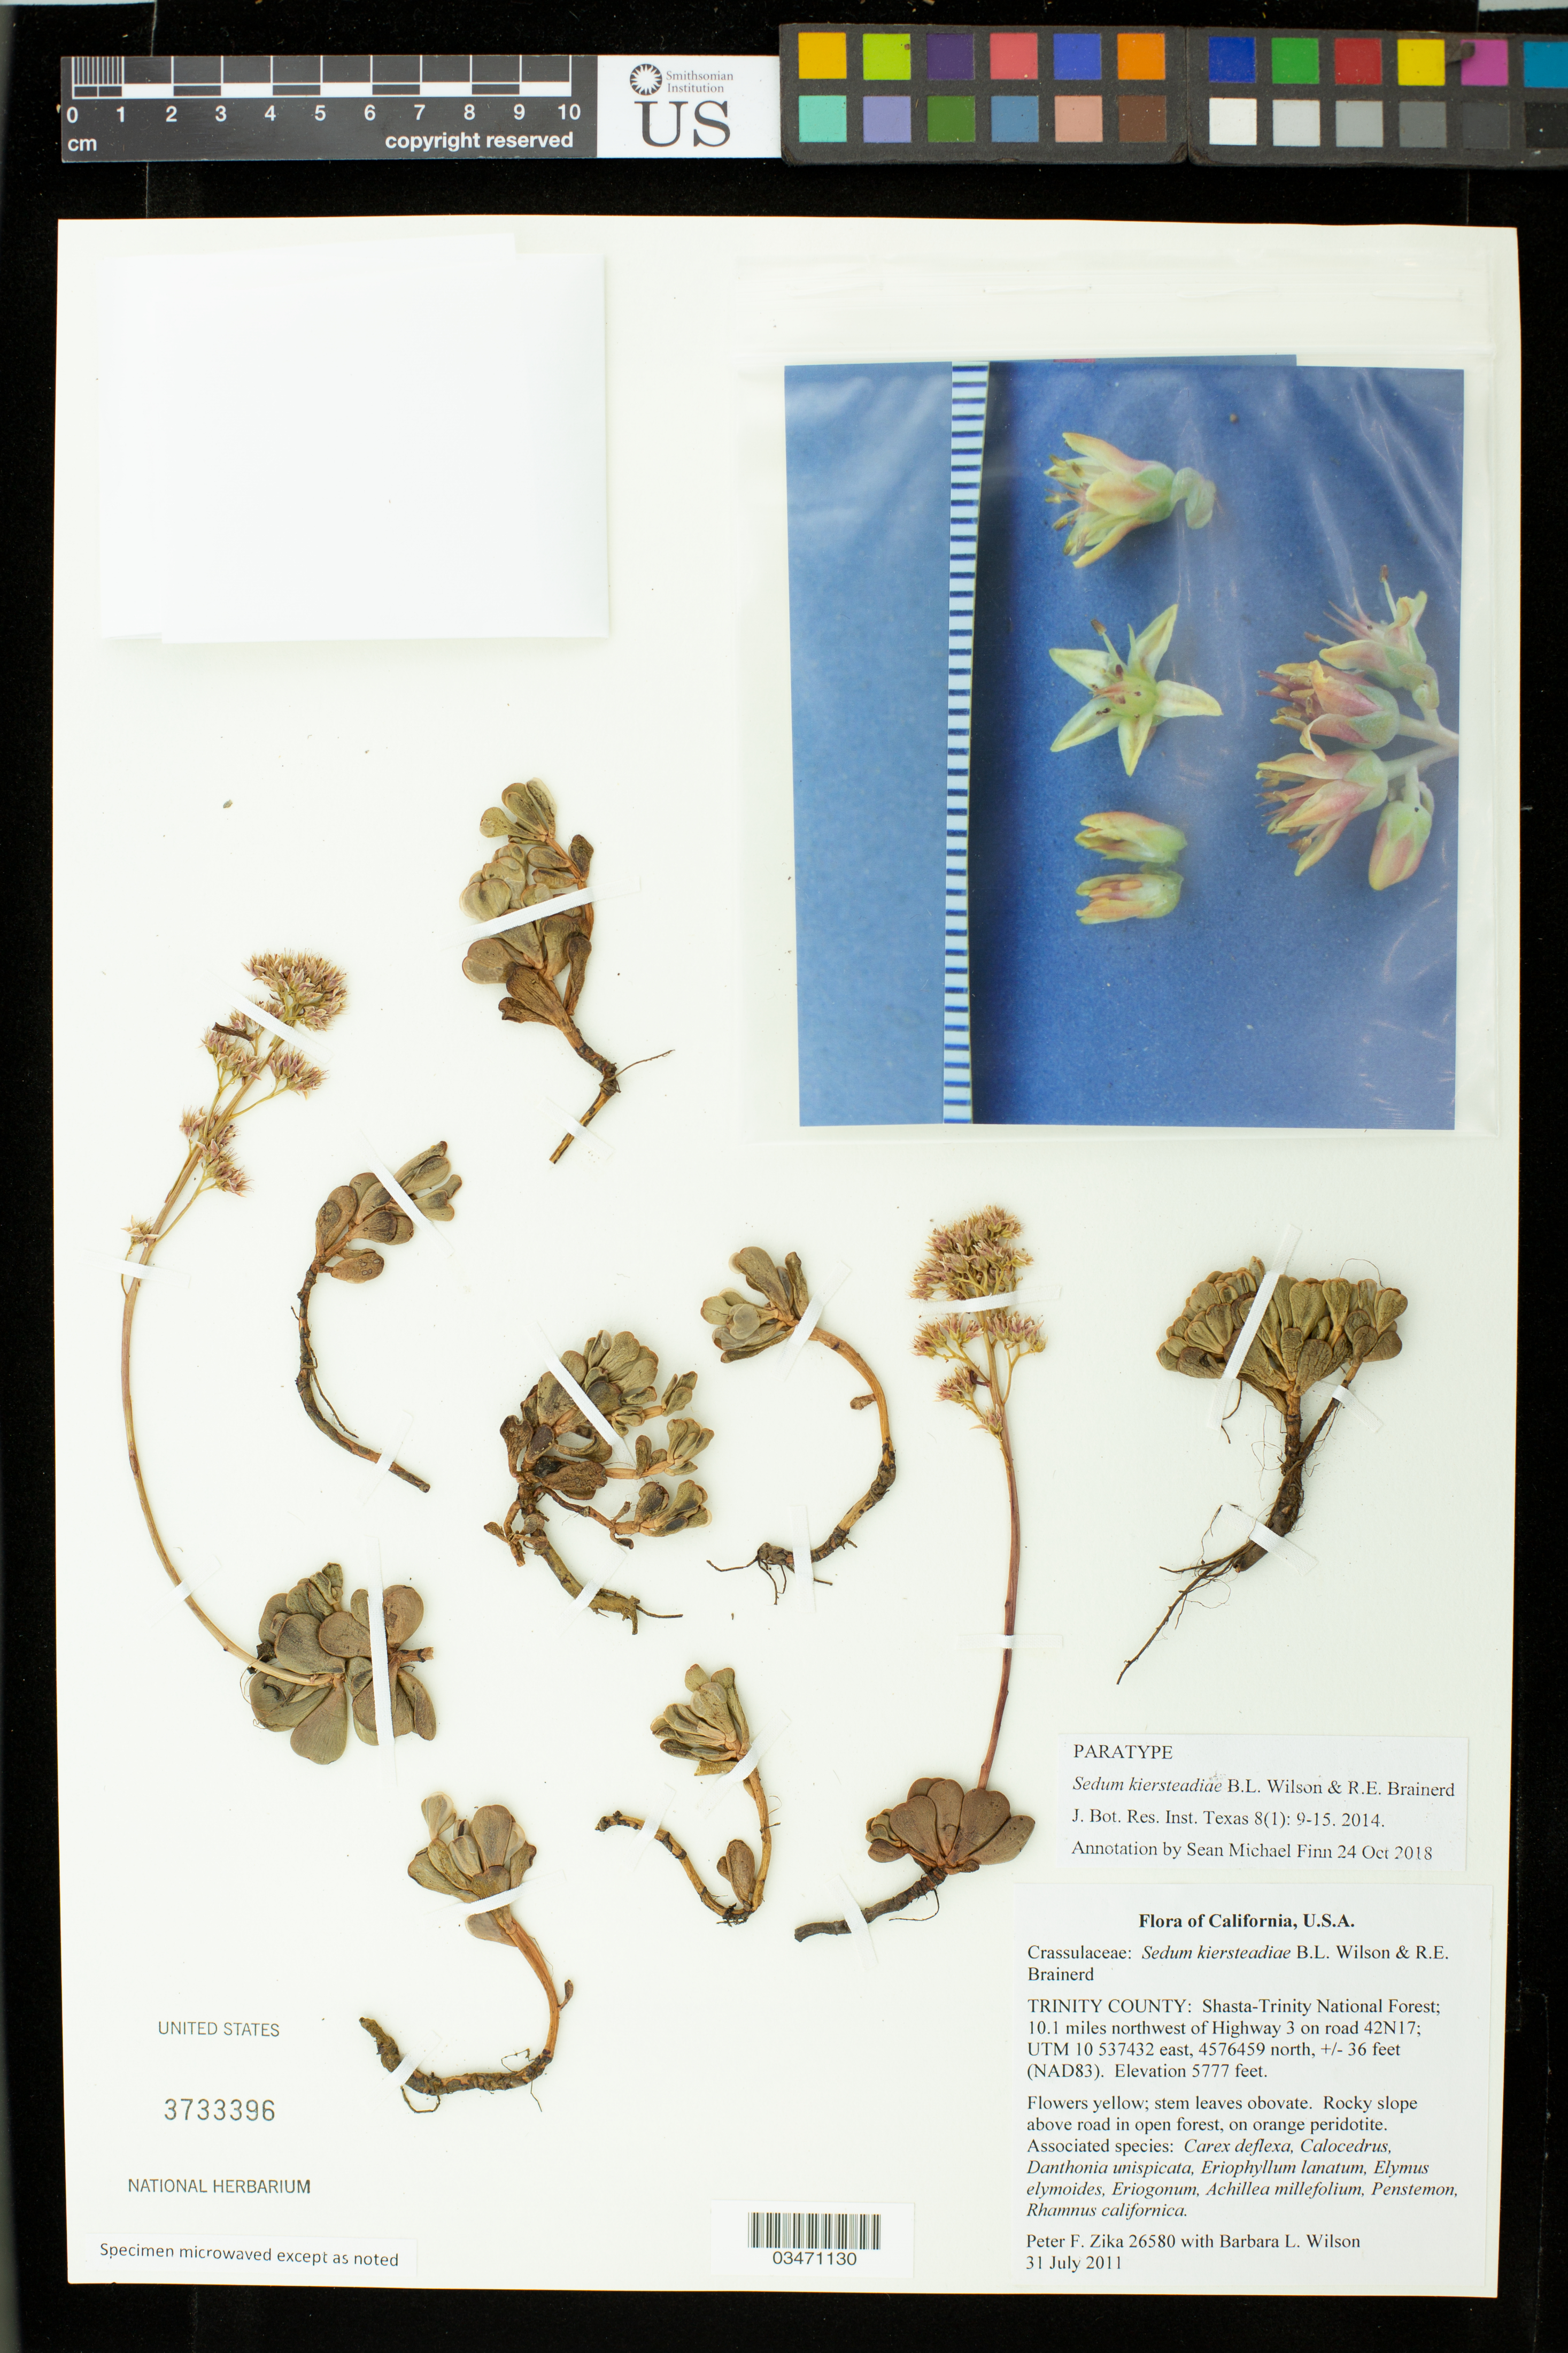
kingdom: Plantae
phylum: Tracheophyta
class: Magnoliopsida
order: Saxifragales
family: Crassulaceae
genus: Sedum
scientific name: Sedum kiersteadiae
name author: B.L. Wilson & R.E. Brainerd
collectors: P. F. Zika & B. Wilson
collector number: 26580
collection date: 2011-07-31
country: United States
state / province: California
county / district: Trinity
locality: Shasta- Trinity National Forest, 10.1 mi. NW of Hwy 3 on road 42 n17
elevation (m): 1761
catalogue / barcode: US 3733396